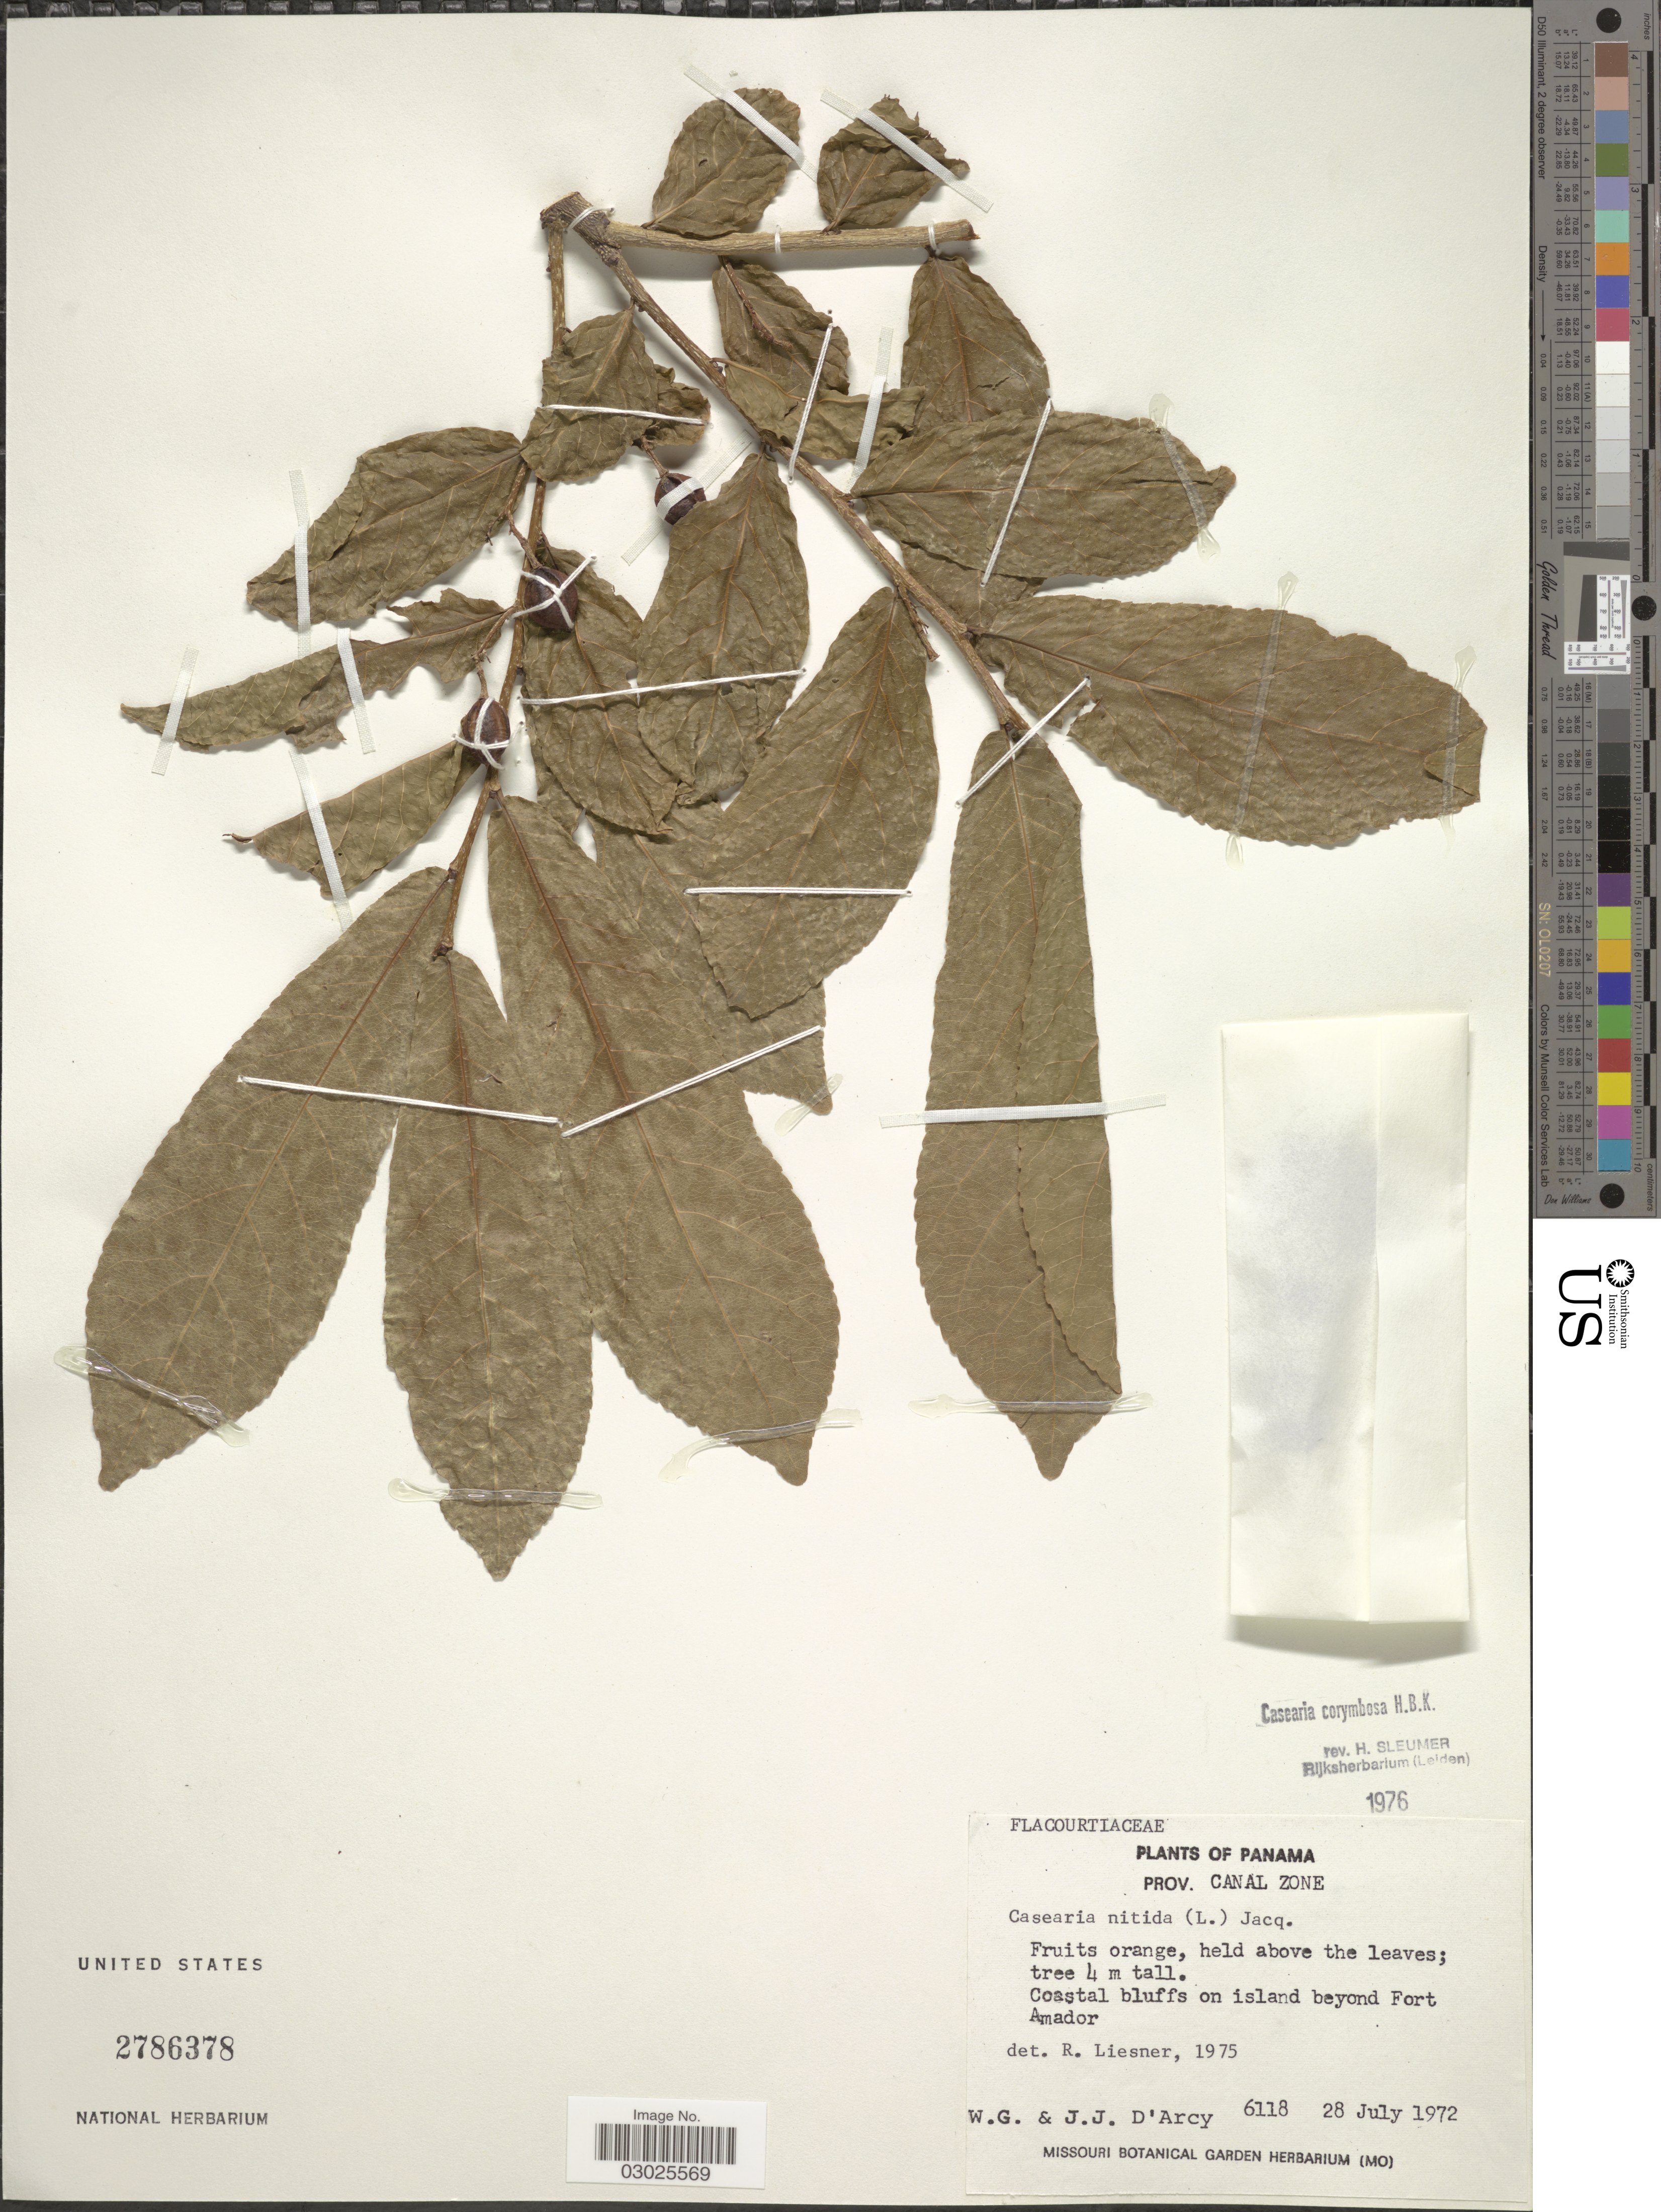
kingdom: Plantae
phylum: Tracheophyta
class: Magnoliopsida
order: Malpighiales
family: Salicaceae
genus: Casearia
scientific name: Casearia corymbosa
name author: Kunth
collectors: W. G. D'Arcy & J. J. D'Arcy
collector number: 6118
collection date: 1972-07-28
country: Panama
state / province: Colón / Panamá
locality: Prov. Canal Zone. Coastal bluffs on island beyond Fort Amador.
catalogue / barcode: US 2786378